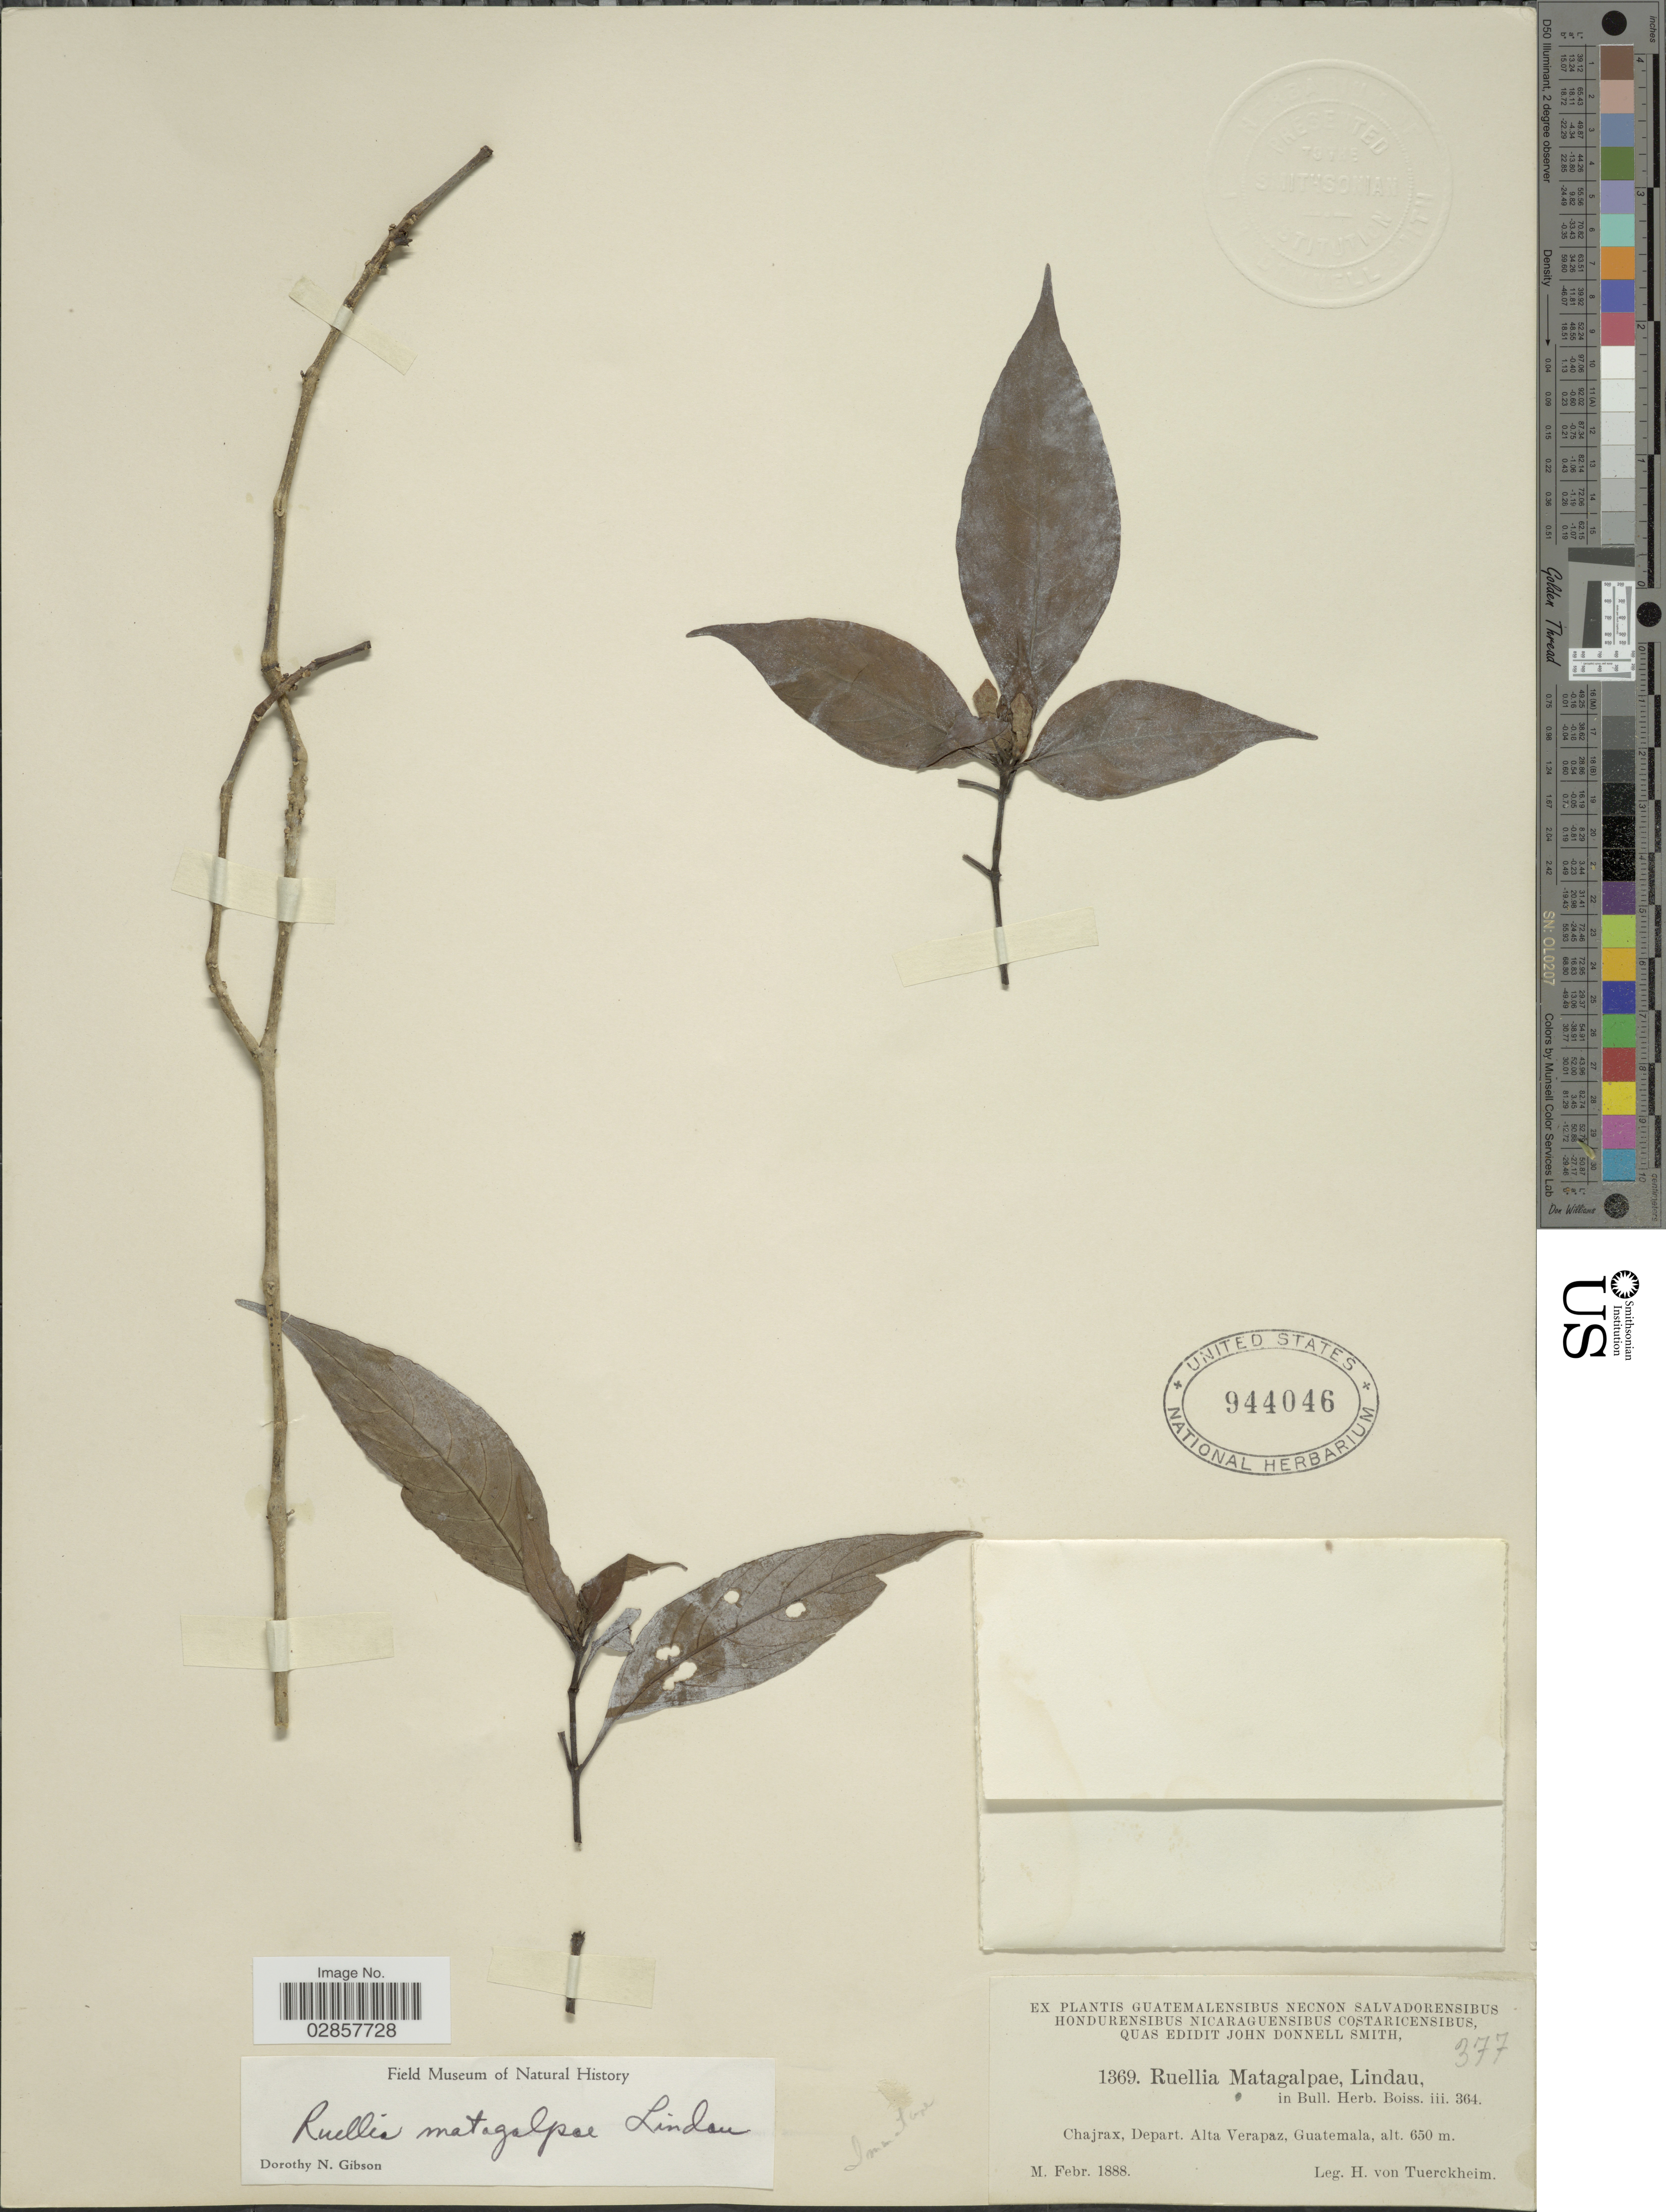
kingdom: Plantae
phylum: Tracheophyta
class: Magnoliopsida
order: Lamiales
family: Acanthaceae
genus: Ruellia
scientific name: Ruellia matagalpae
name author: Lindau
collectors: H. von Türckheim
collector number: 1369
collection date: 1888-02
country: Guatemala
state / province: Alta Verapaz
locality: Chajrax, Depart. Alta Verapaz.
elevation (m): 650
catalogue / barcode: US 944046